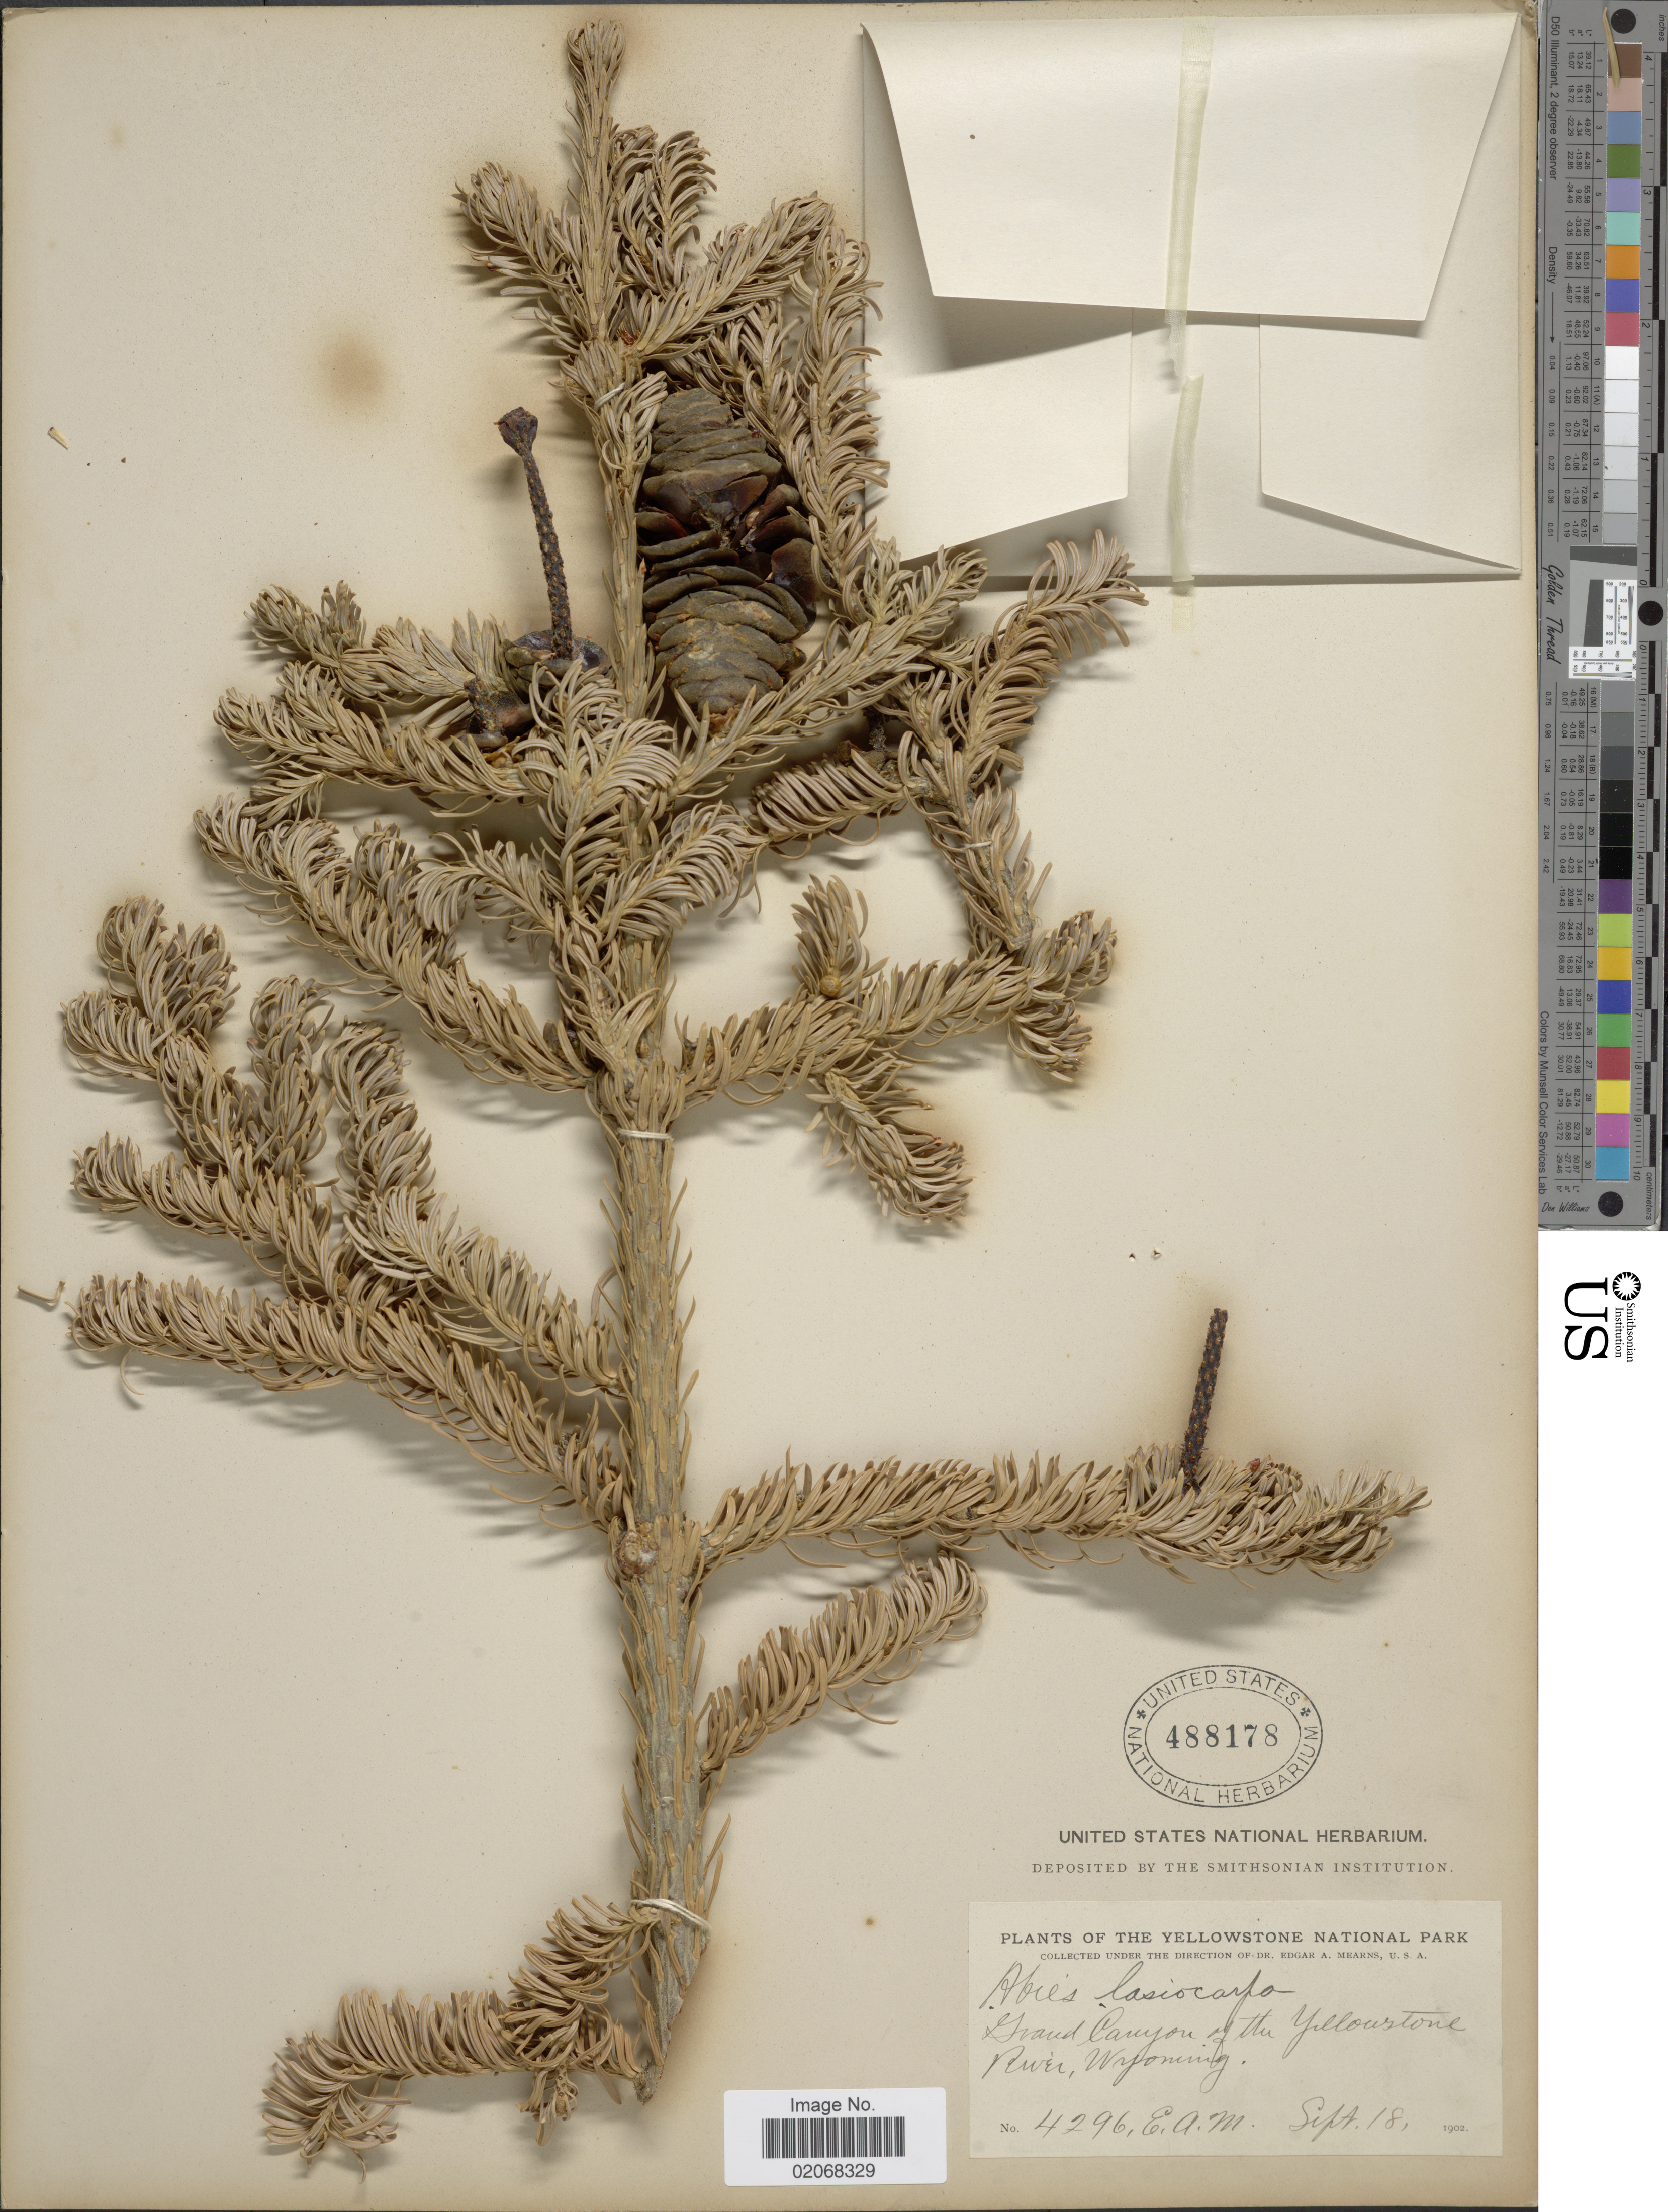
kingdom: Plantae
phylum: Tracheophyta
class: Pinopsida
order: Pinales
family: Pinaceae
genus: Abies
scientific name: Abies lasiocarpa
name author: (Hook.) Nutt.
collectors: E. A. Mearns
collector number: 4296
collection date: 1902-09-18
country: United States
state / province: Wyoming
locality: The Yellowstone National Park, Grand Canyon of the Yellowstone River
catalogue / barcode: US 488178